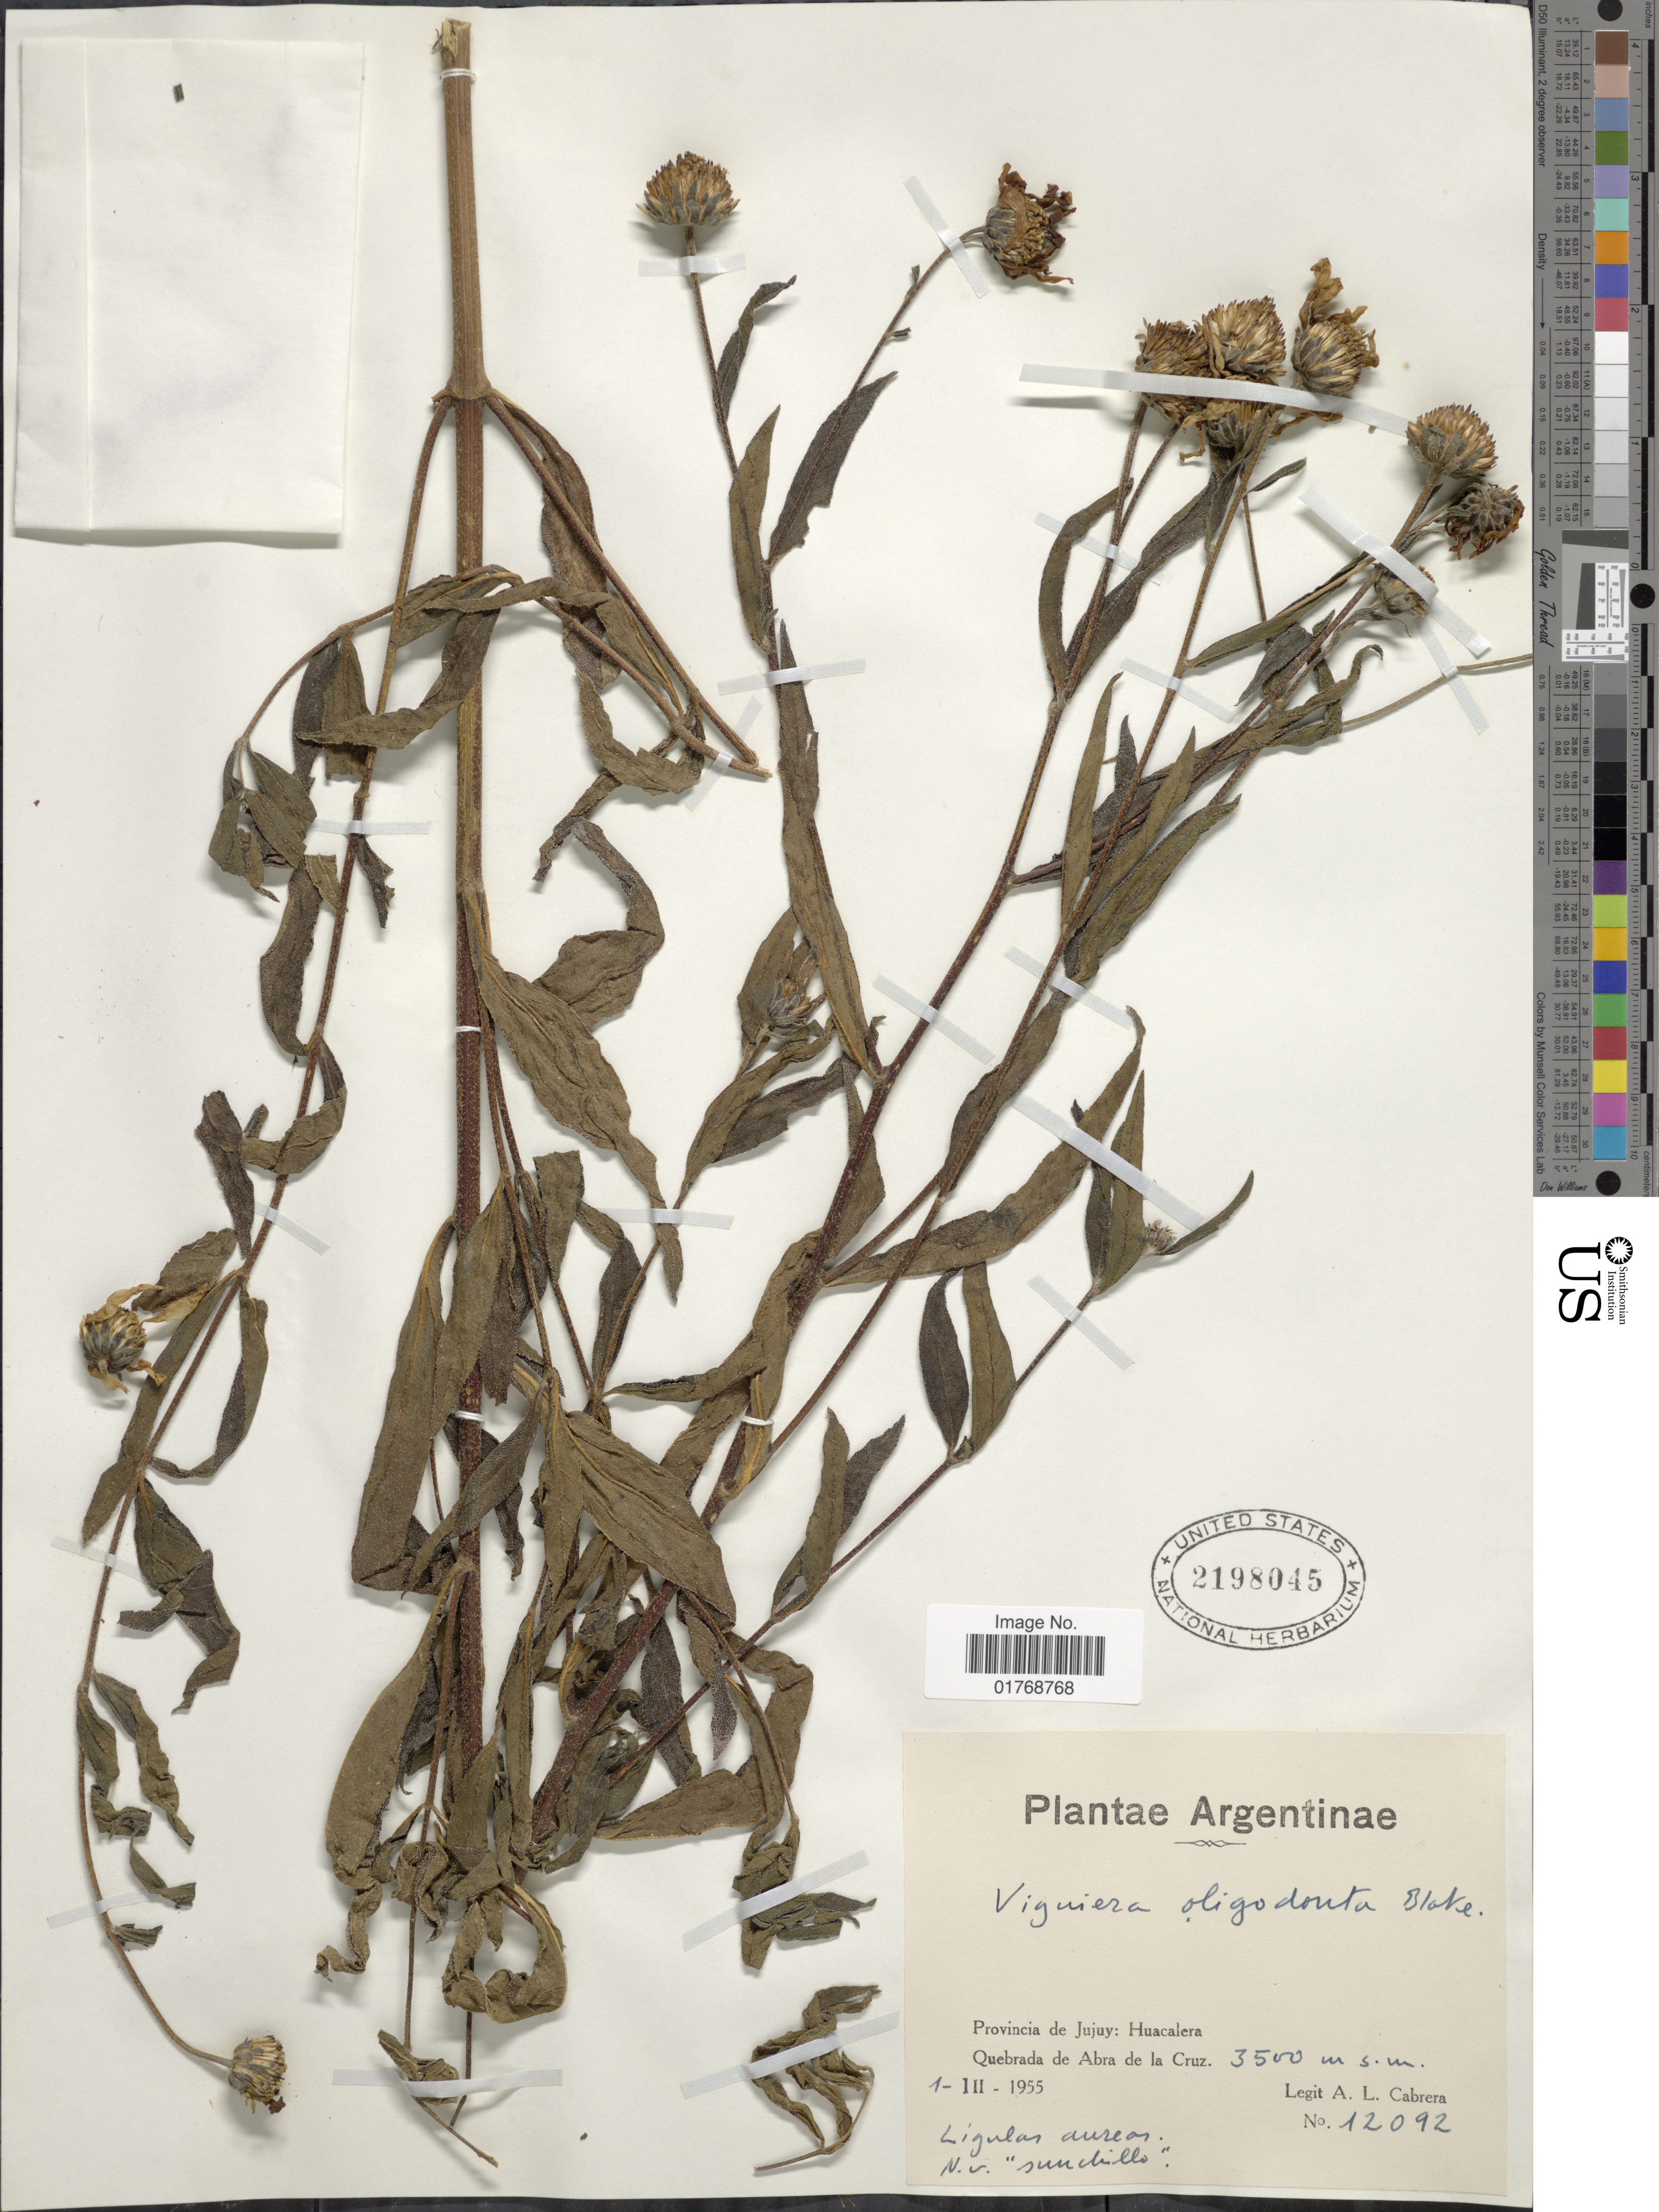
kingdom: Plantae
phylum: Tracheophyta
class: Magnoliopsida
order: Asterales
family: Asteraceae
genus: Viguiera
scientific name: Viguiera oligodonta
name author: Blake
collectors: A. L. Cabrera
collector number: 12092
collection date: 1955-03-01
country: Argentina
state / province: Jujuy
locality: Provincia de Jujuy: Huacalera. Quebrada de Abra de la Cruz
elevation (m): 3500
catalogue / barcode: US 2198045